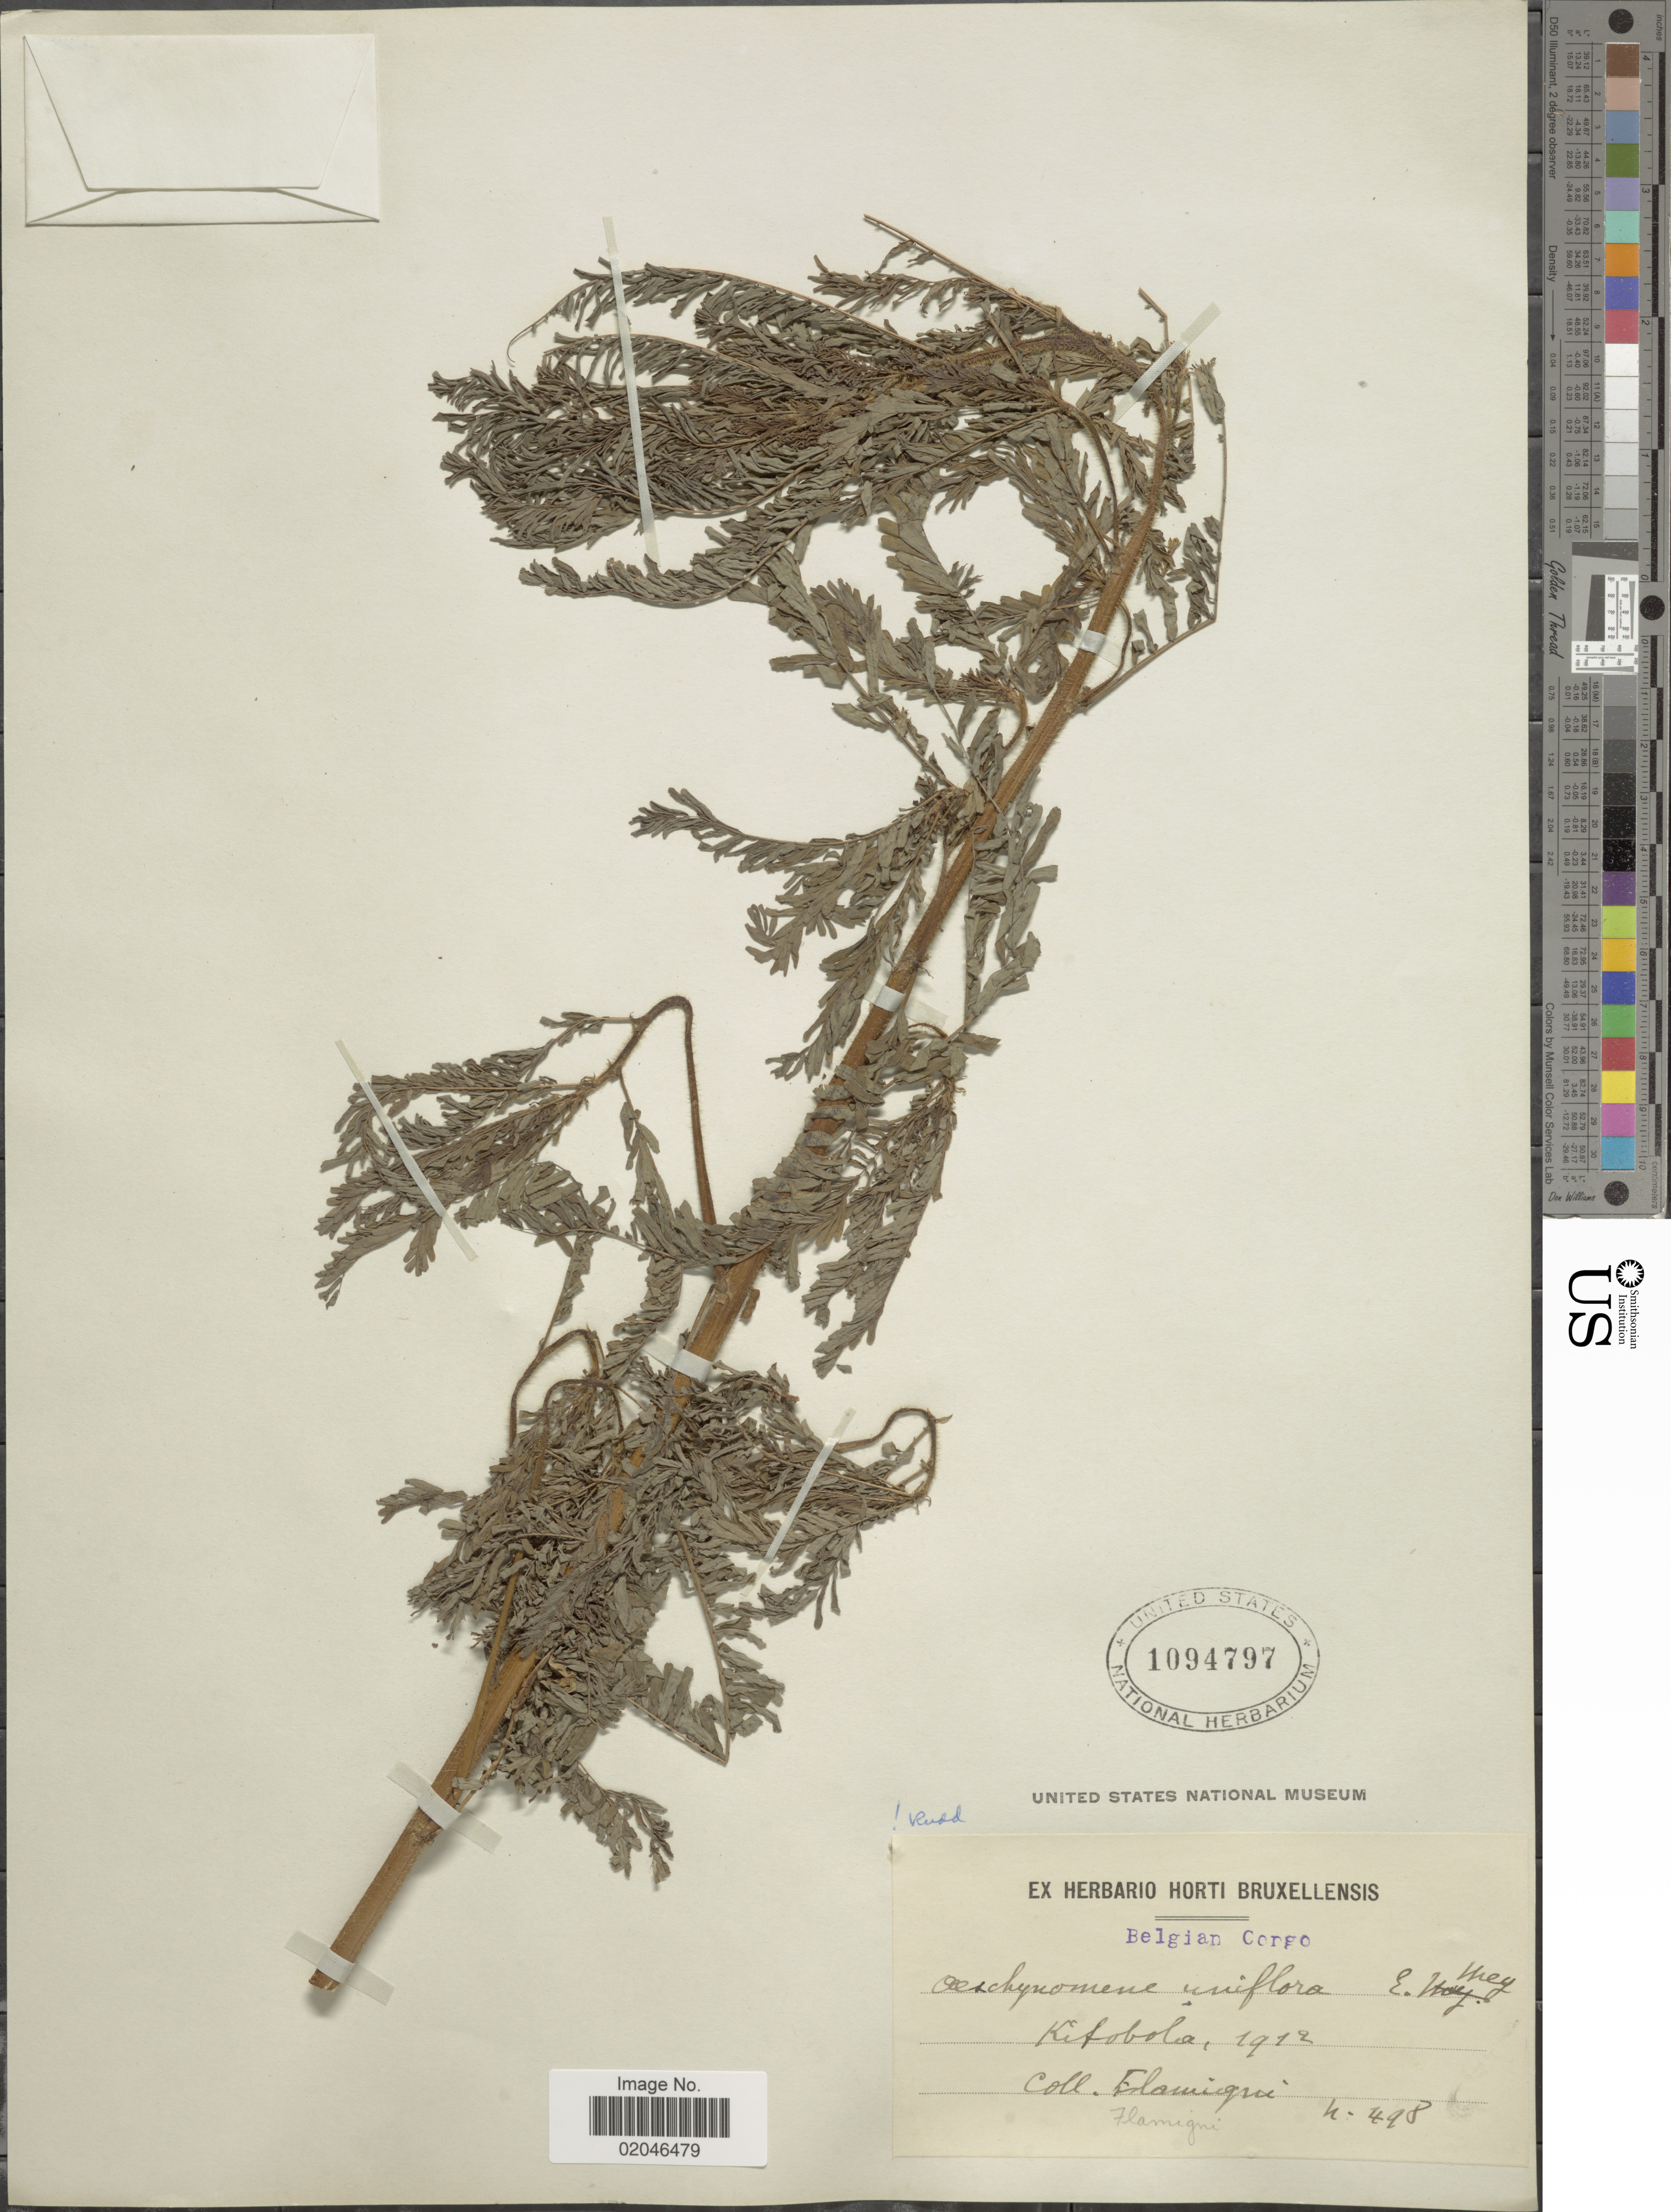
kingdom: Plantae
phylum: Tracheophyta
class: Magnoliopsida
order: Fabales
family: Fabaceae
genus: Aeschynomene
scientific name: Aeschynomene uniflora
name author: E. Mey.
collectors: -. Flamingni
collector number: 498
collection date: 1912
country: Congo, Democratic Republic of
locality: Kitobola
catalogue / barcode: US 1094797